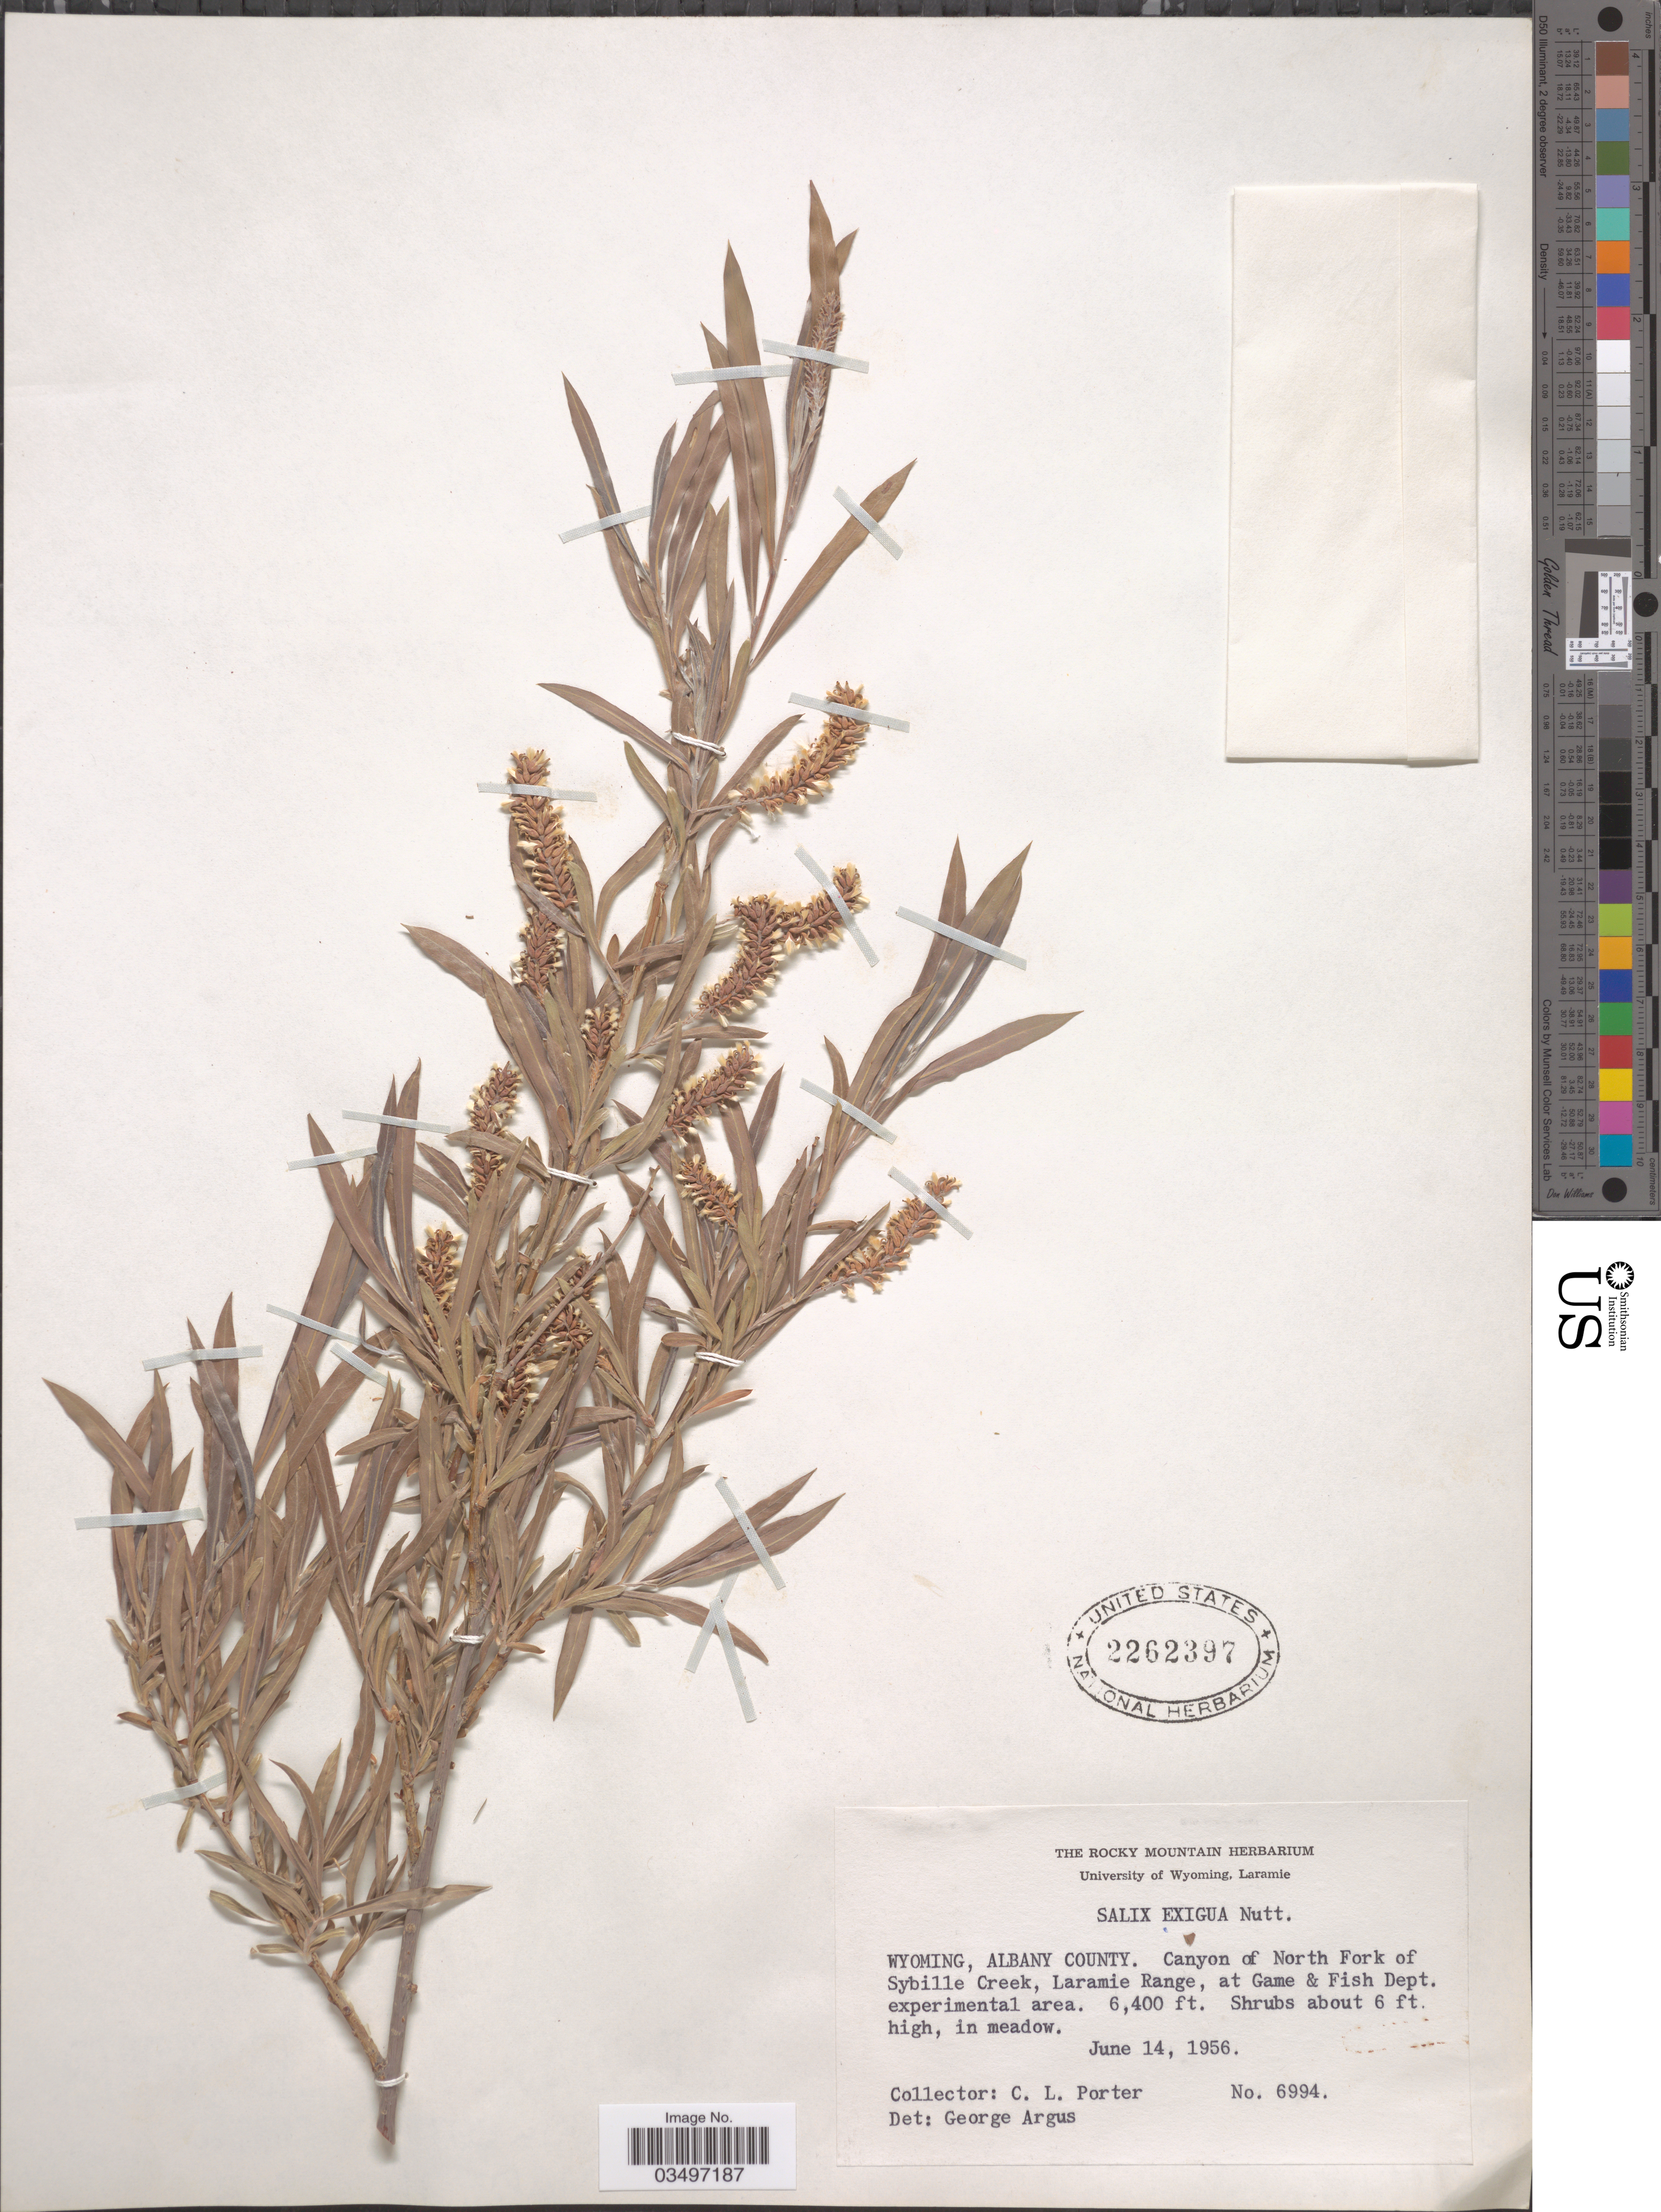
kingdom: Plantae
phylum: Tracheophyta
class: Magnoliopsida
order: Malpighiales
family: Salicaceae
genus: Salix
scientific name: Salix exigua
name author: Nutt.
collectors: C. L. Porter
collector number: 6994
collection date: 1956-06-14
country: United States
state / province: Wyoming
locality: Albany County. Canyon of North Fork of Sybille Creek, Laramie Range, at Game & Fish Dept. experimental area.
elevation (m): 1951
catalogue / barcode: US 2262397